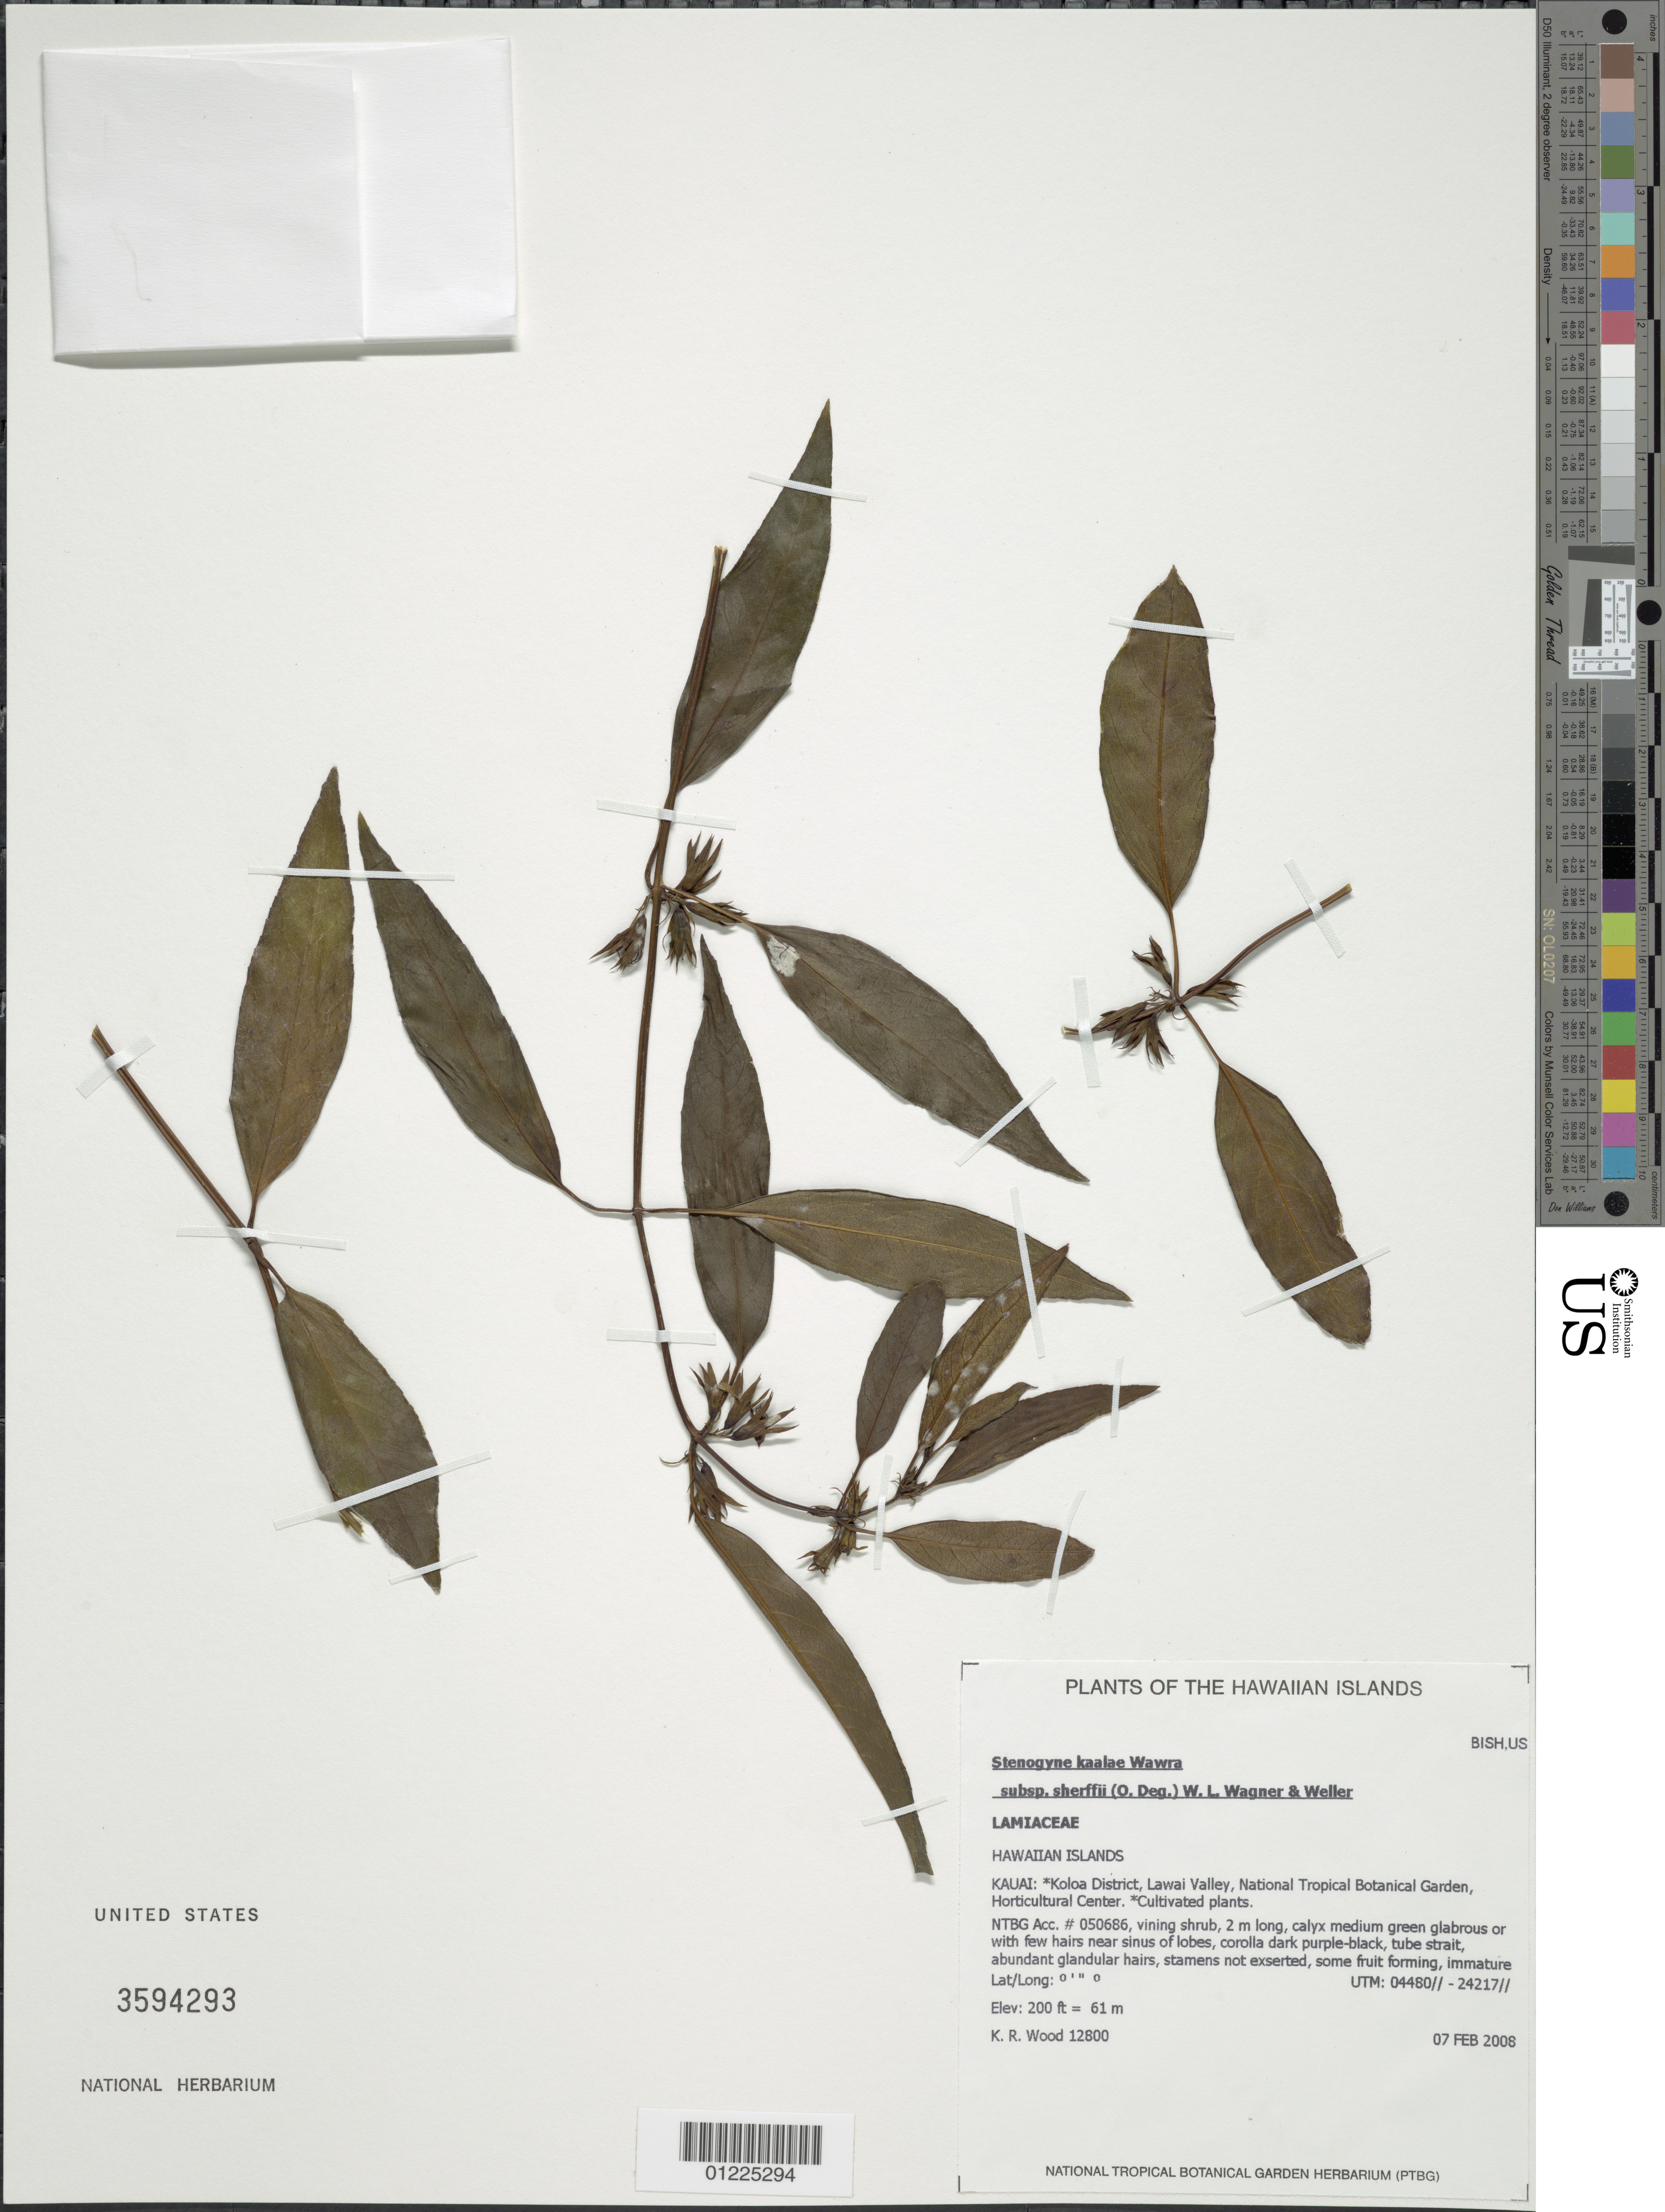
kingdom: Plantae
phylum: Tracheophyta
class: Magnoliopsida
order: Lamiales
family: Lamiaceae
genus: Stenogyne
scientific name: Stenogyne kaalae subsp. sherffii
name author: Wawra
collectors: K. R. Wood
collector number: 12800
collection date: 2008-02-07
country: United States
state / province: Hawaii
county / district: Kauai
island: Kaua'i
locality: Koloa District, Lawai Valley, National Tropical Botanical Garden, Horticultural Center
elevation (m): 61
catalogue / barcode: US 3594293